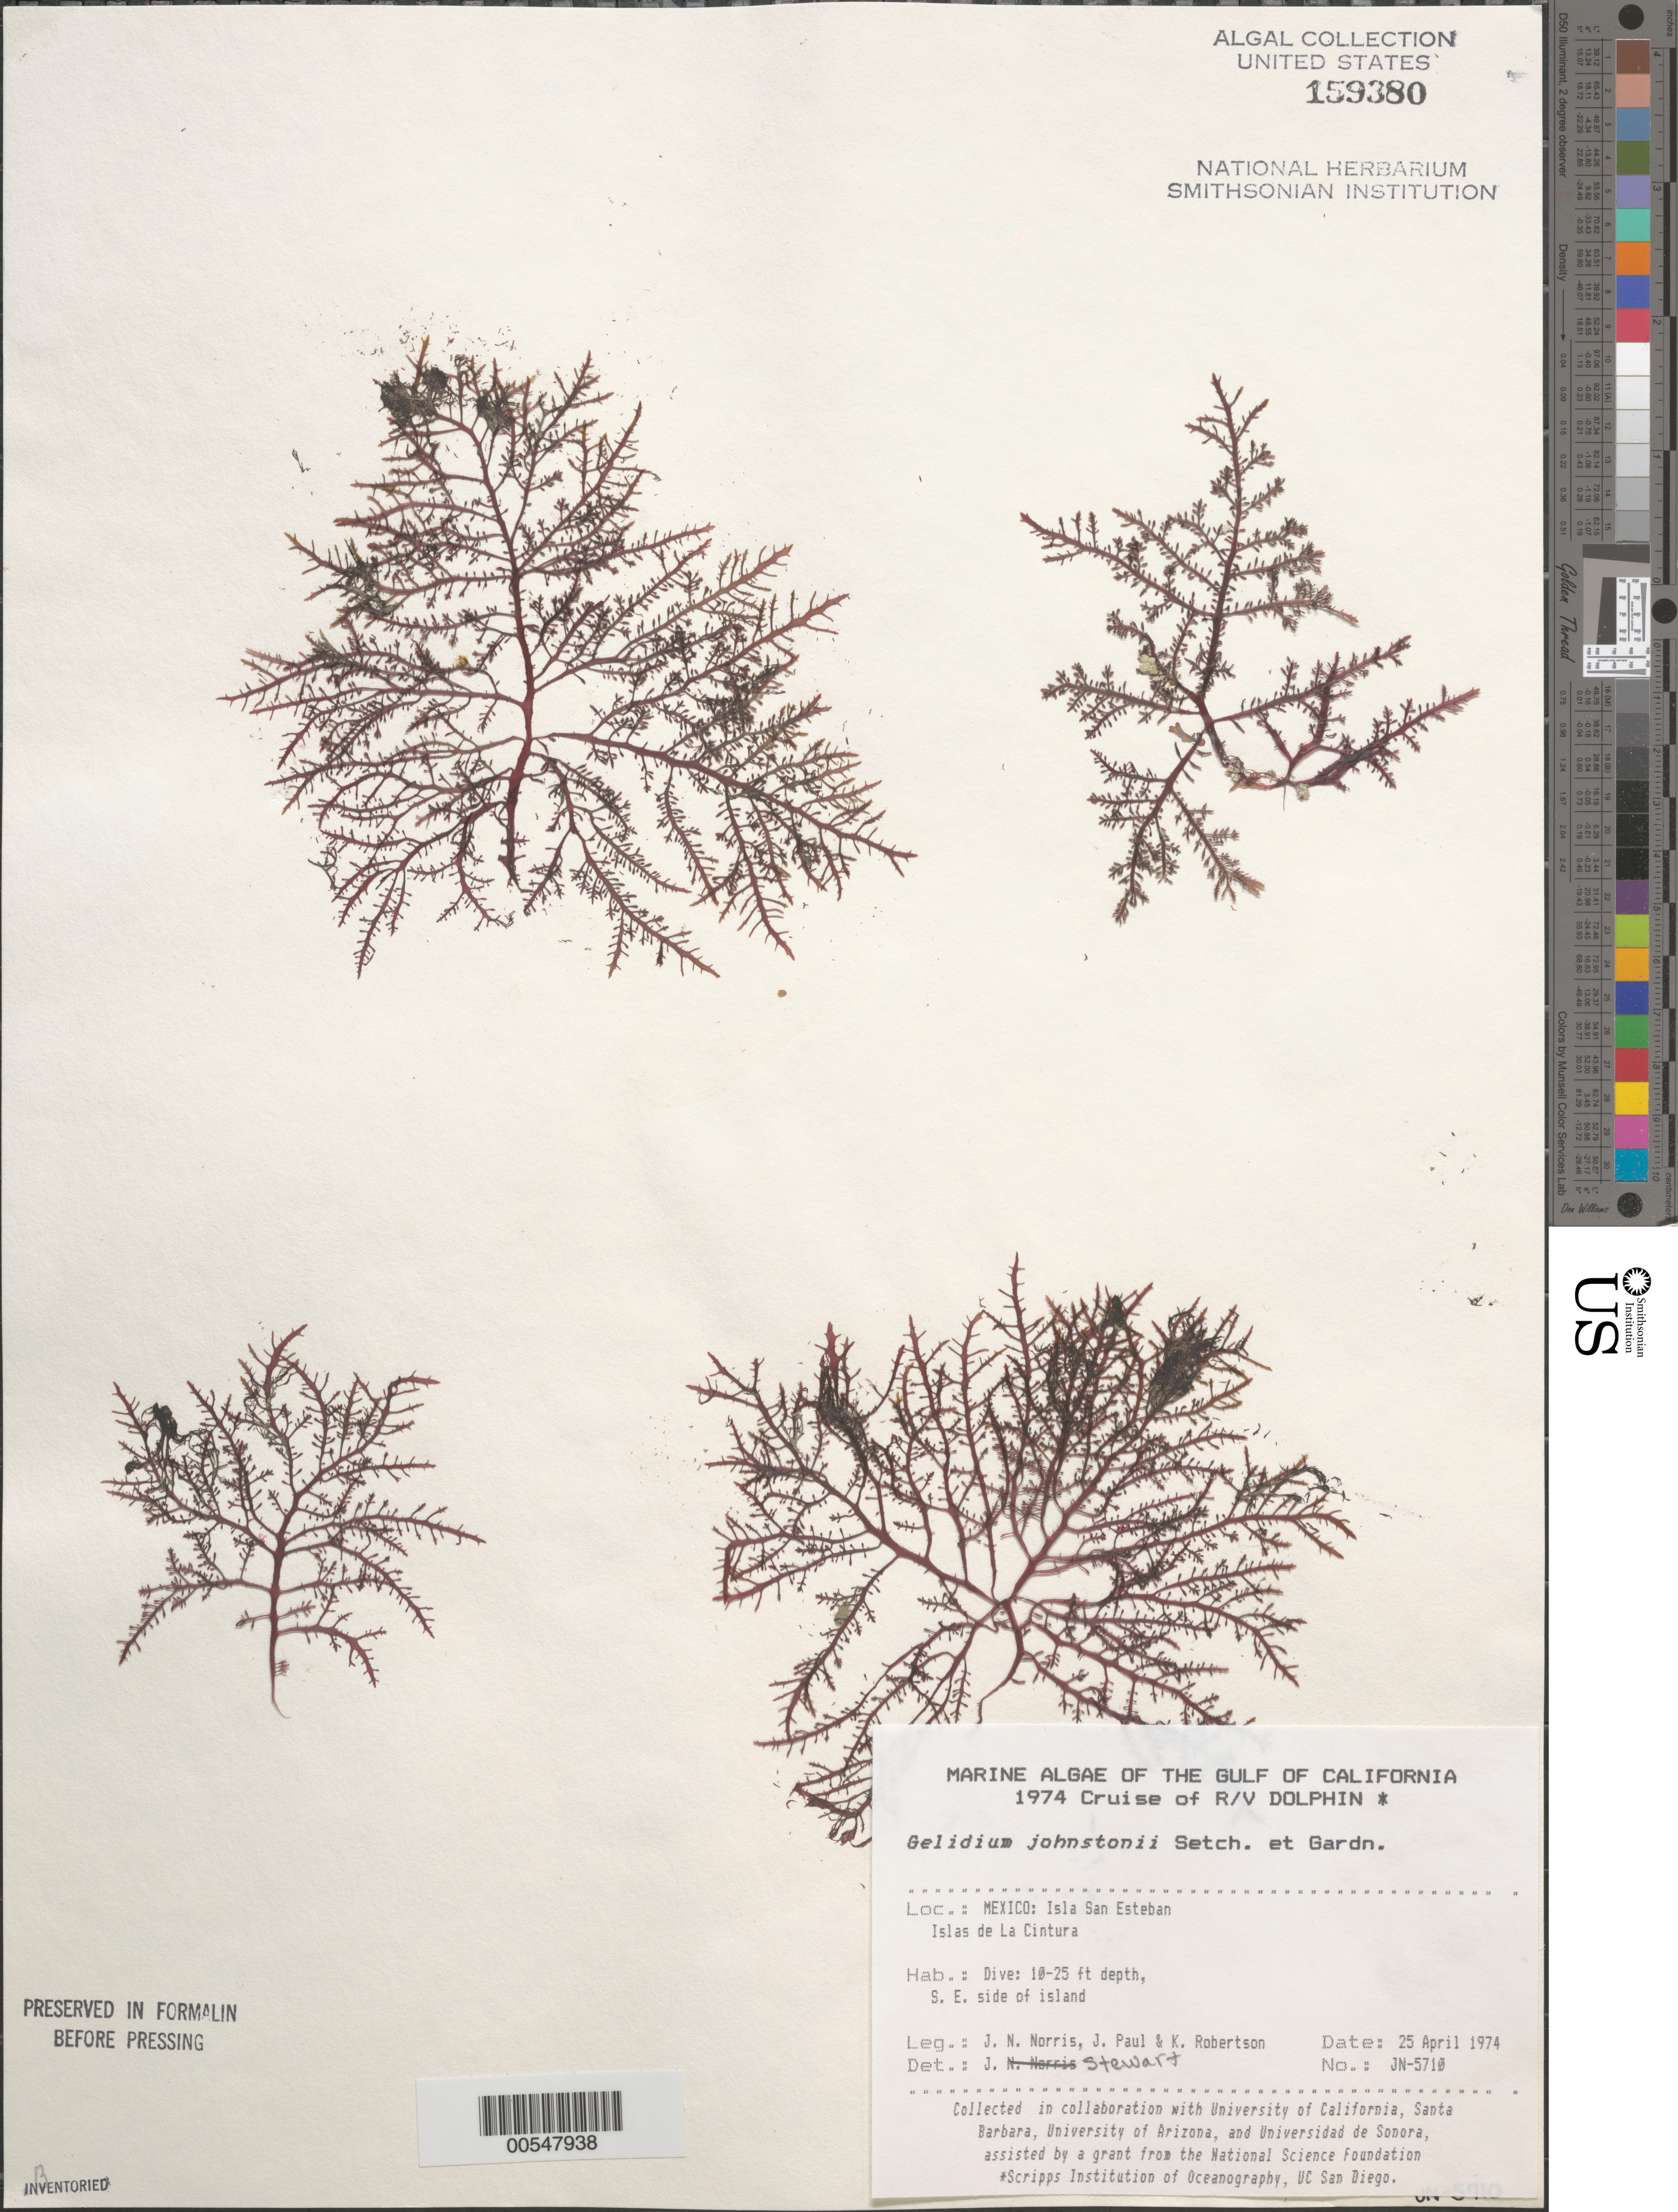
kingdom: Plantae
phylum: Rhodophyta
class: Florideophyceae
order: Gelidiales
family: Gelidiaceae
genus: Gelidium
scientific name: Gelidium johnstonii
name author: Setchell & N.L. Gardner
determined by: Stewart, J.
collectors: J. N. Norris, J. Paul & K. Robertson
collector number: JN-5710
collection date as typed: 25 Apr 1974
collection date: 1974-04-25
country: Mexico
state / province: Baja California Norte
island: Isla San Esteban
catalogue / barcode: US 159380